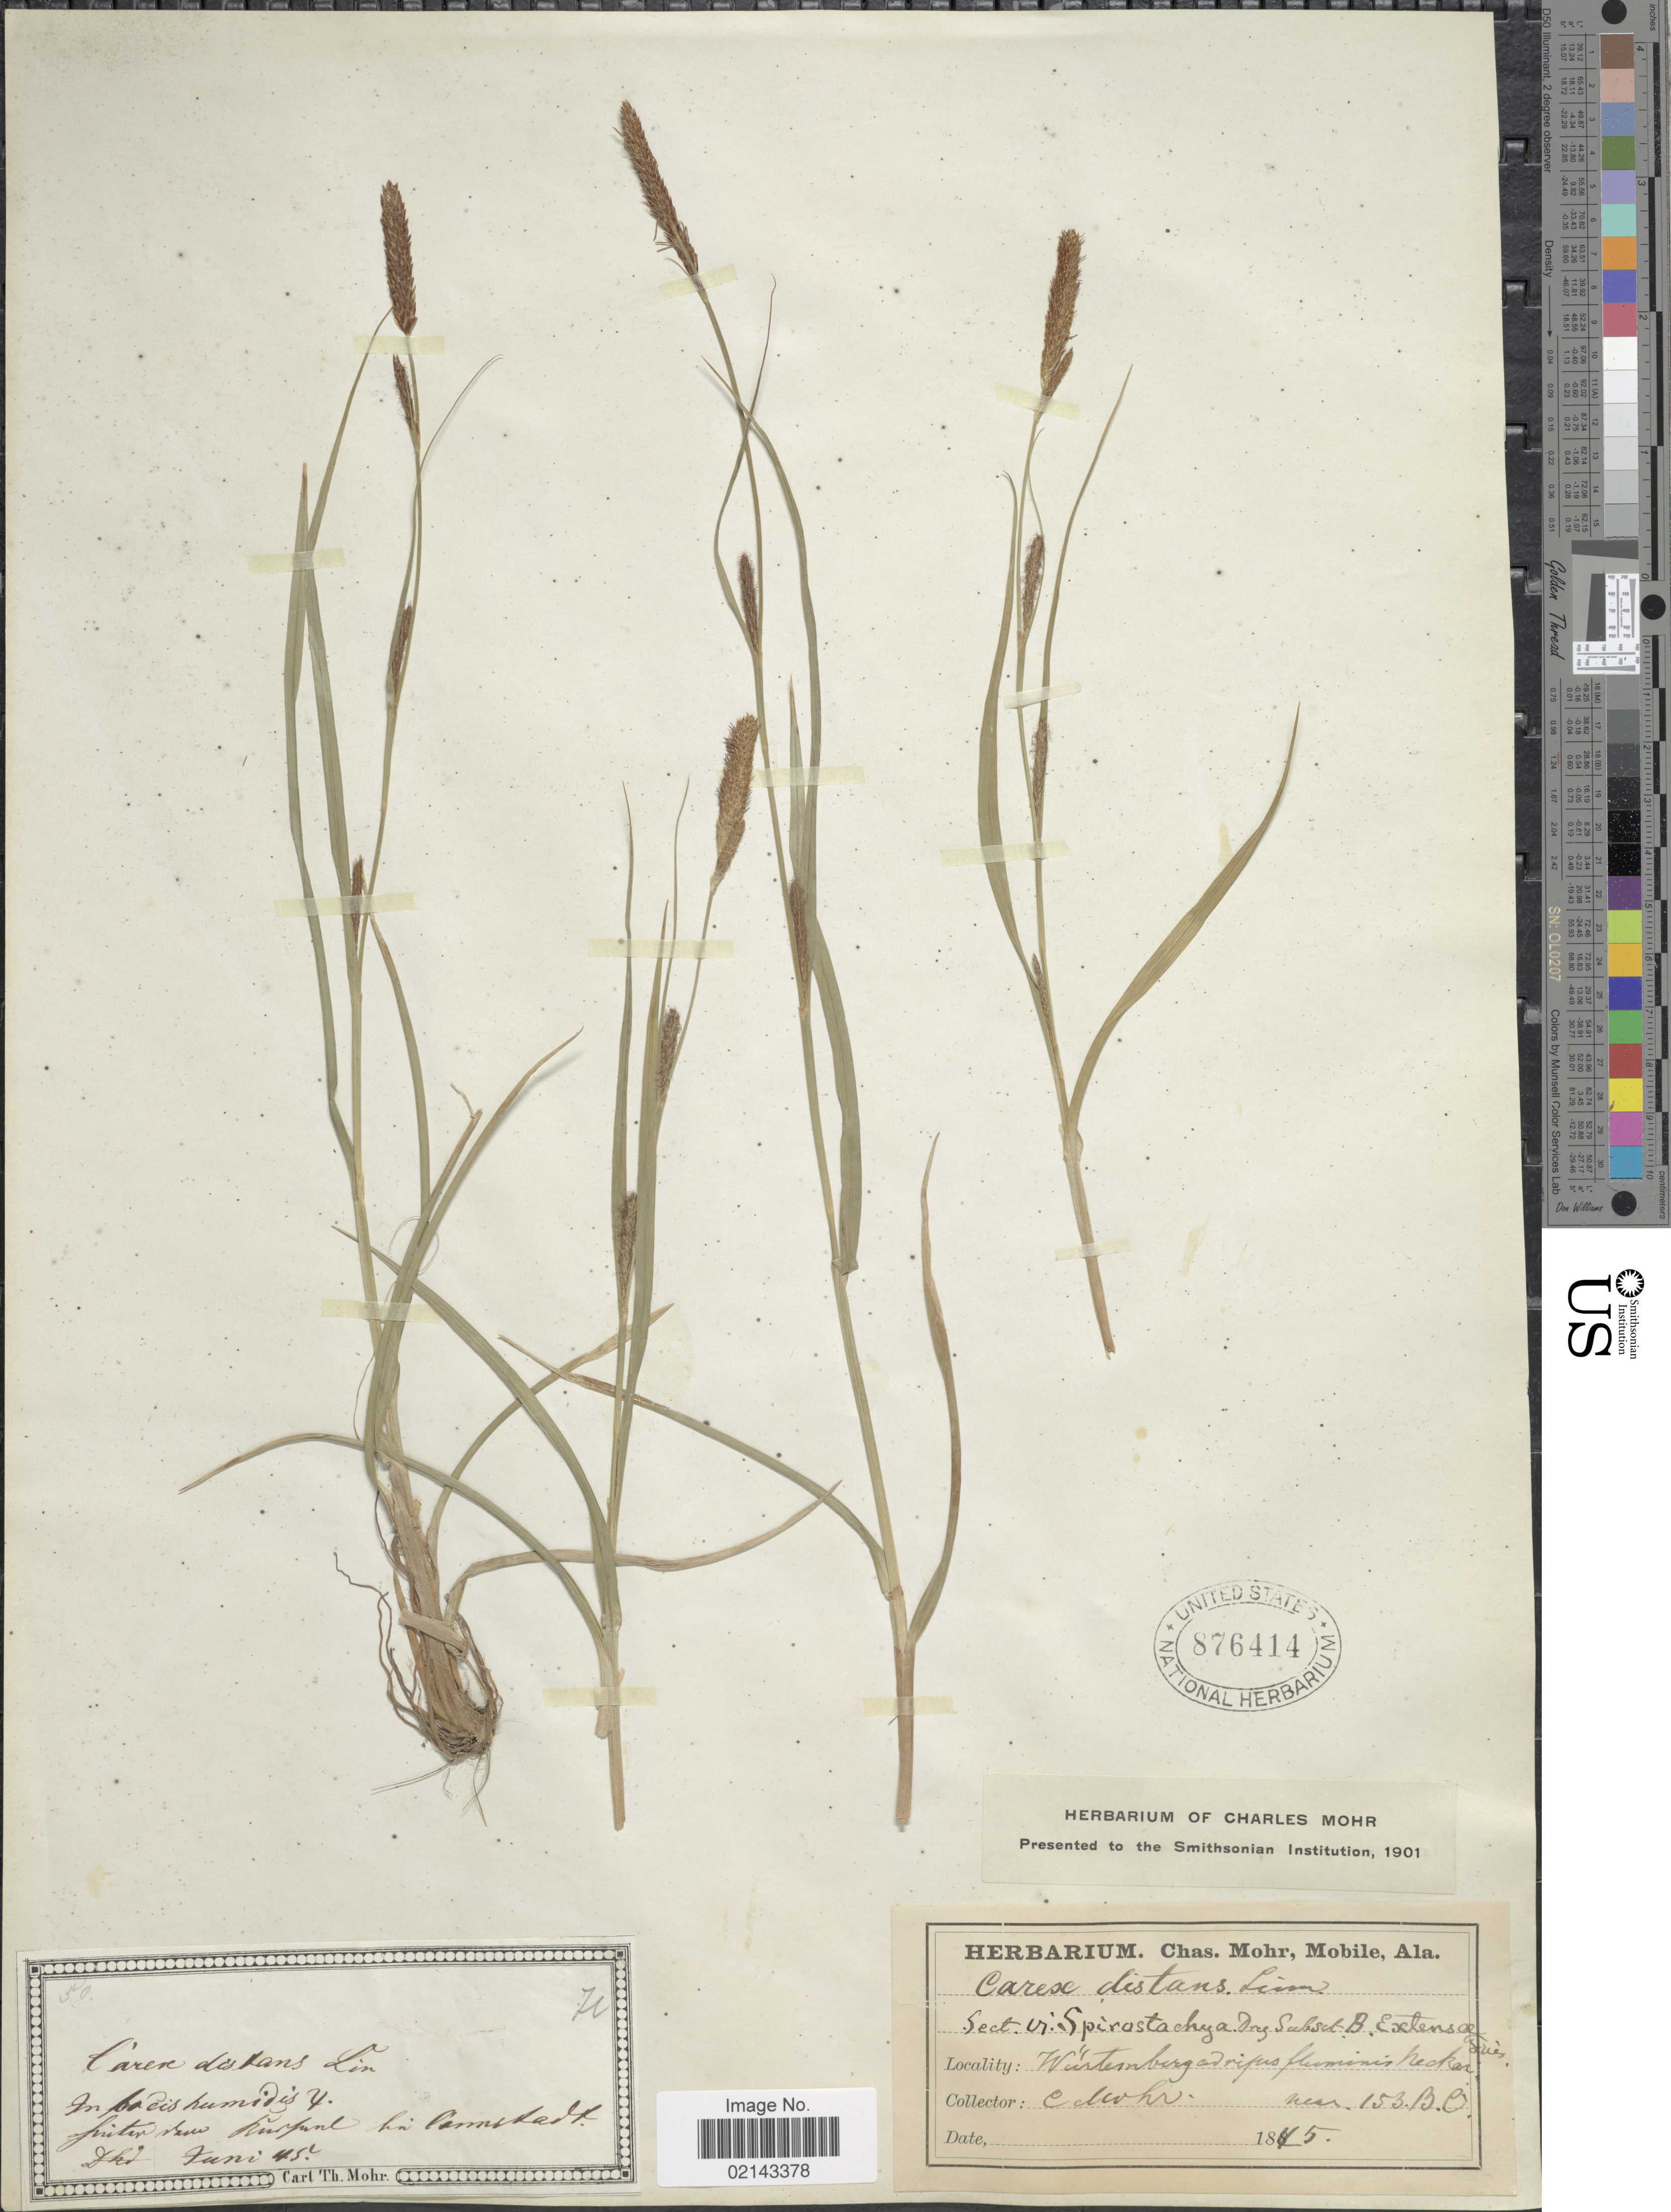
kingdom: Plantae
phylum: Tracheophyta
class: Liliopsida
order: Poales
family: Cyperaceae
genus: Carex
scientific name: Carex distans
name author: L.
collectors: C. T. Mohr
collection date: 1845-06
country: Germany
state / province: Baden-Württemberg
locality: Würtemberg ad ripas fluminosis Neckar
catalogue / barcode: US 876414